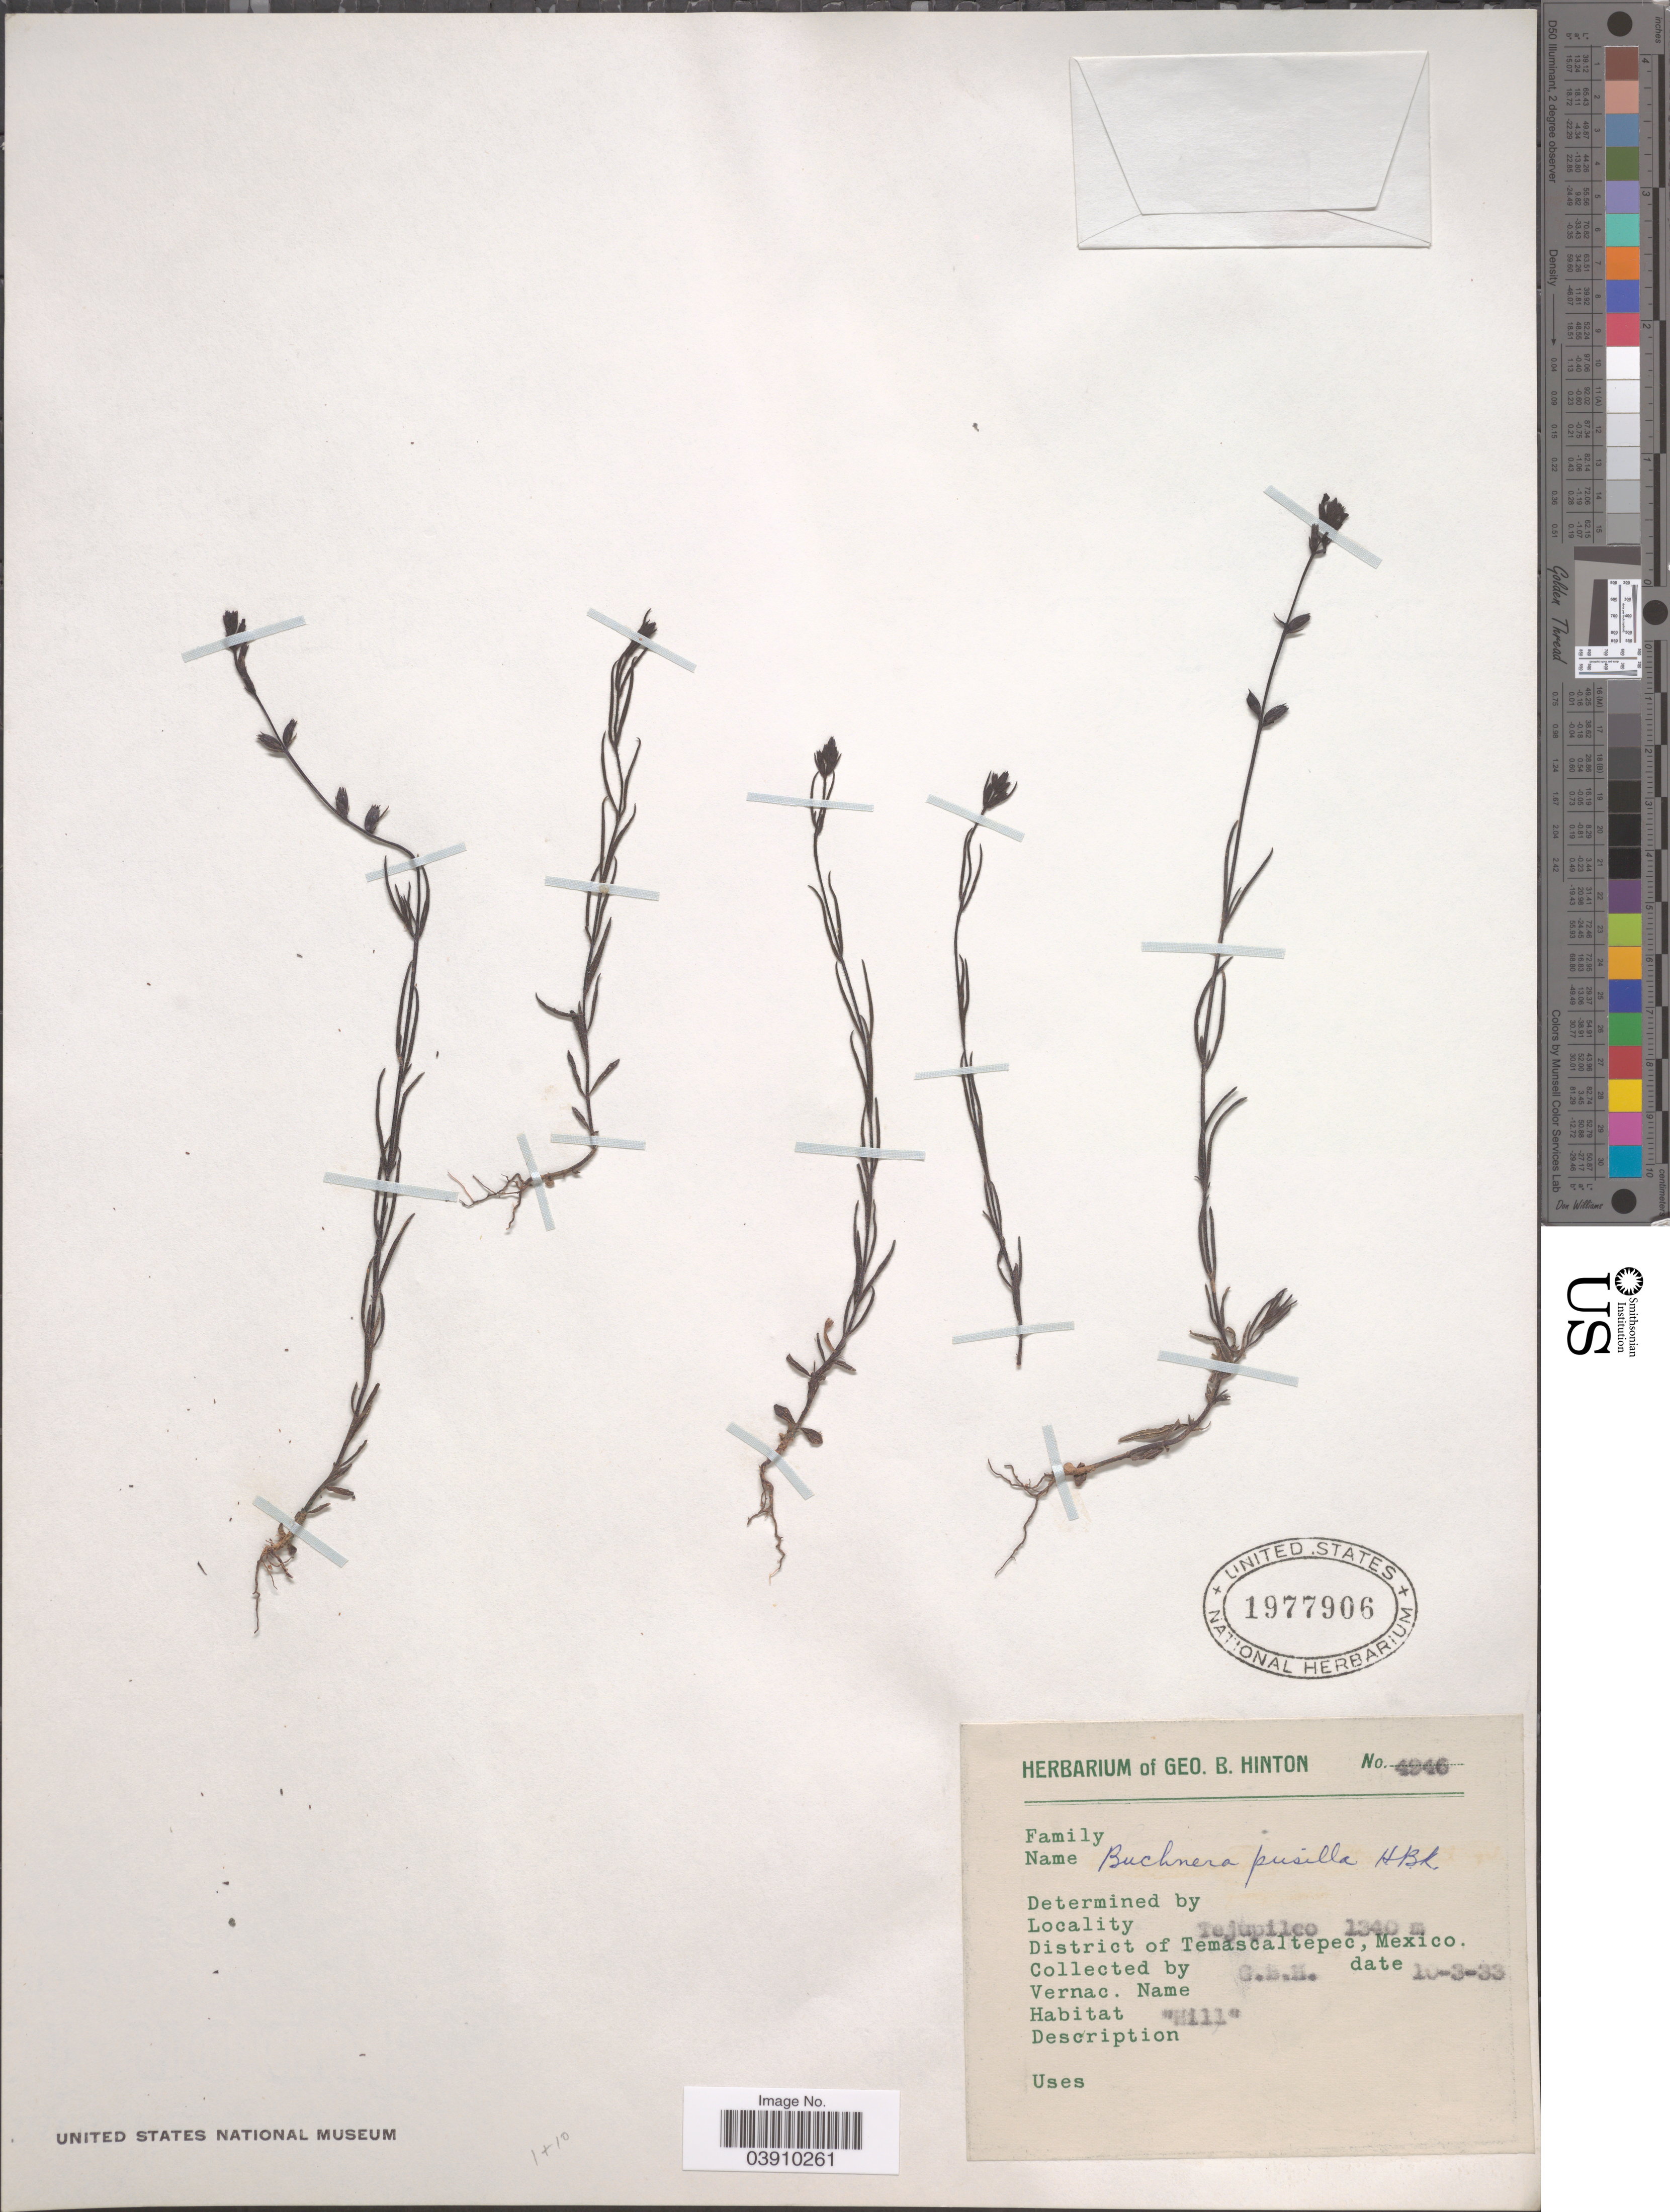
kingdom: Plantae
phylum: Tracheophyta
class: Magnoliopsida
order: Lamiales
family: Orobanchaceae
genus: Buchnera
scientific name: Buchnera pusilla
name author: Kunth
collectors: G. B. Hinton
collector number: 4946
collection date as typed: Transcribed d/m/y: 10/3/33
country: Mexico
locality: Tejupilco. District of Temascaltepec. "Hill".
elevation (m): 1340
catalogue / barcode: US 1977906